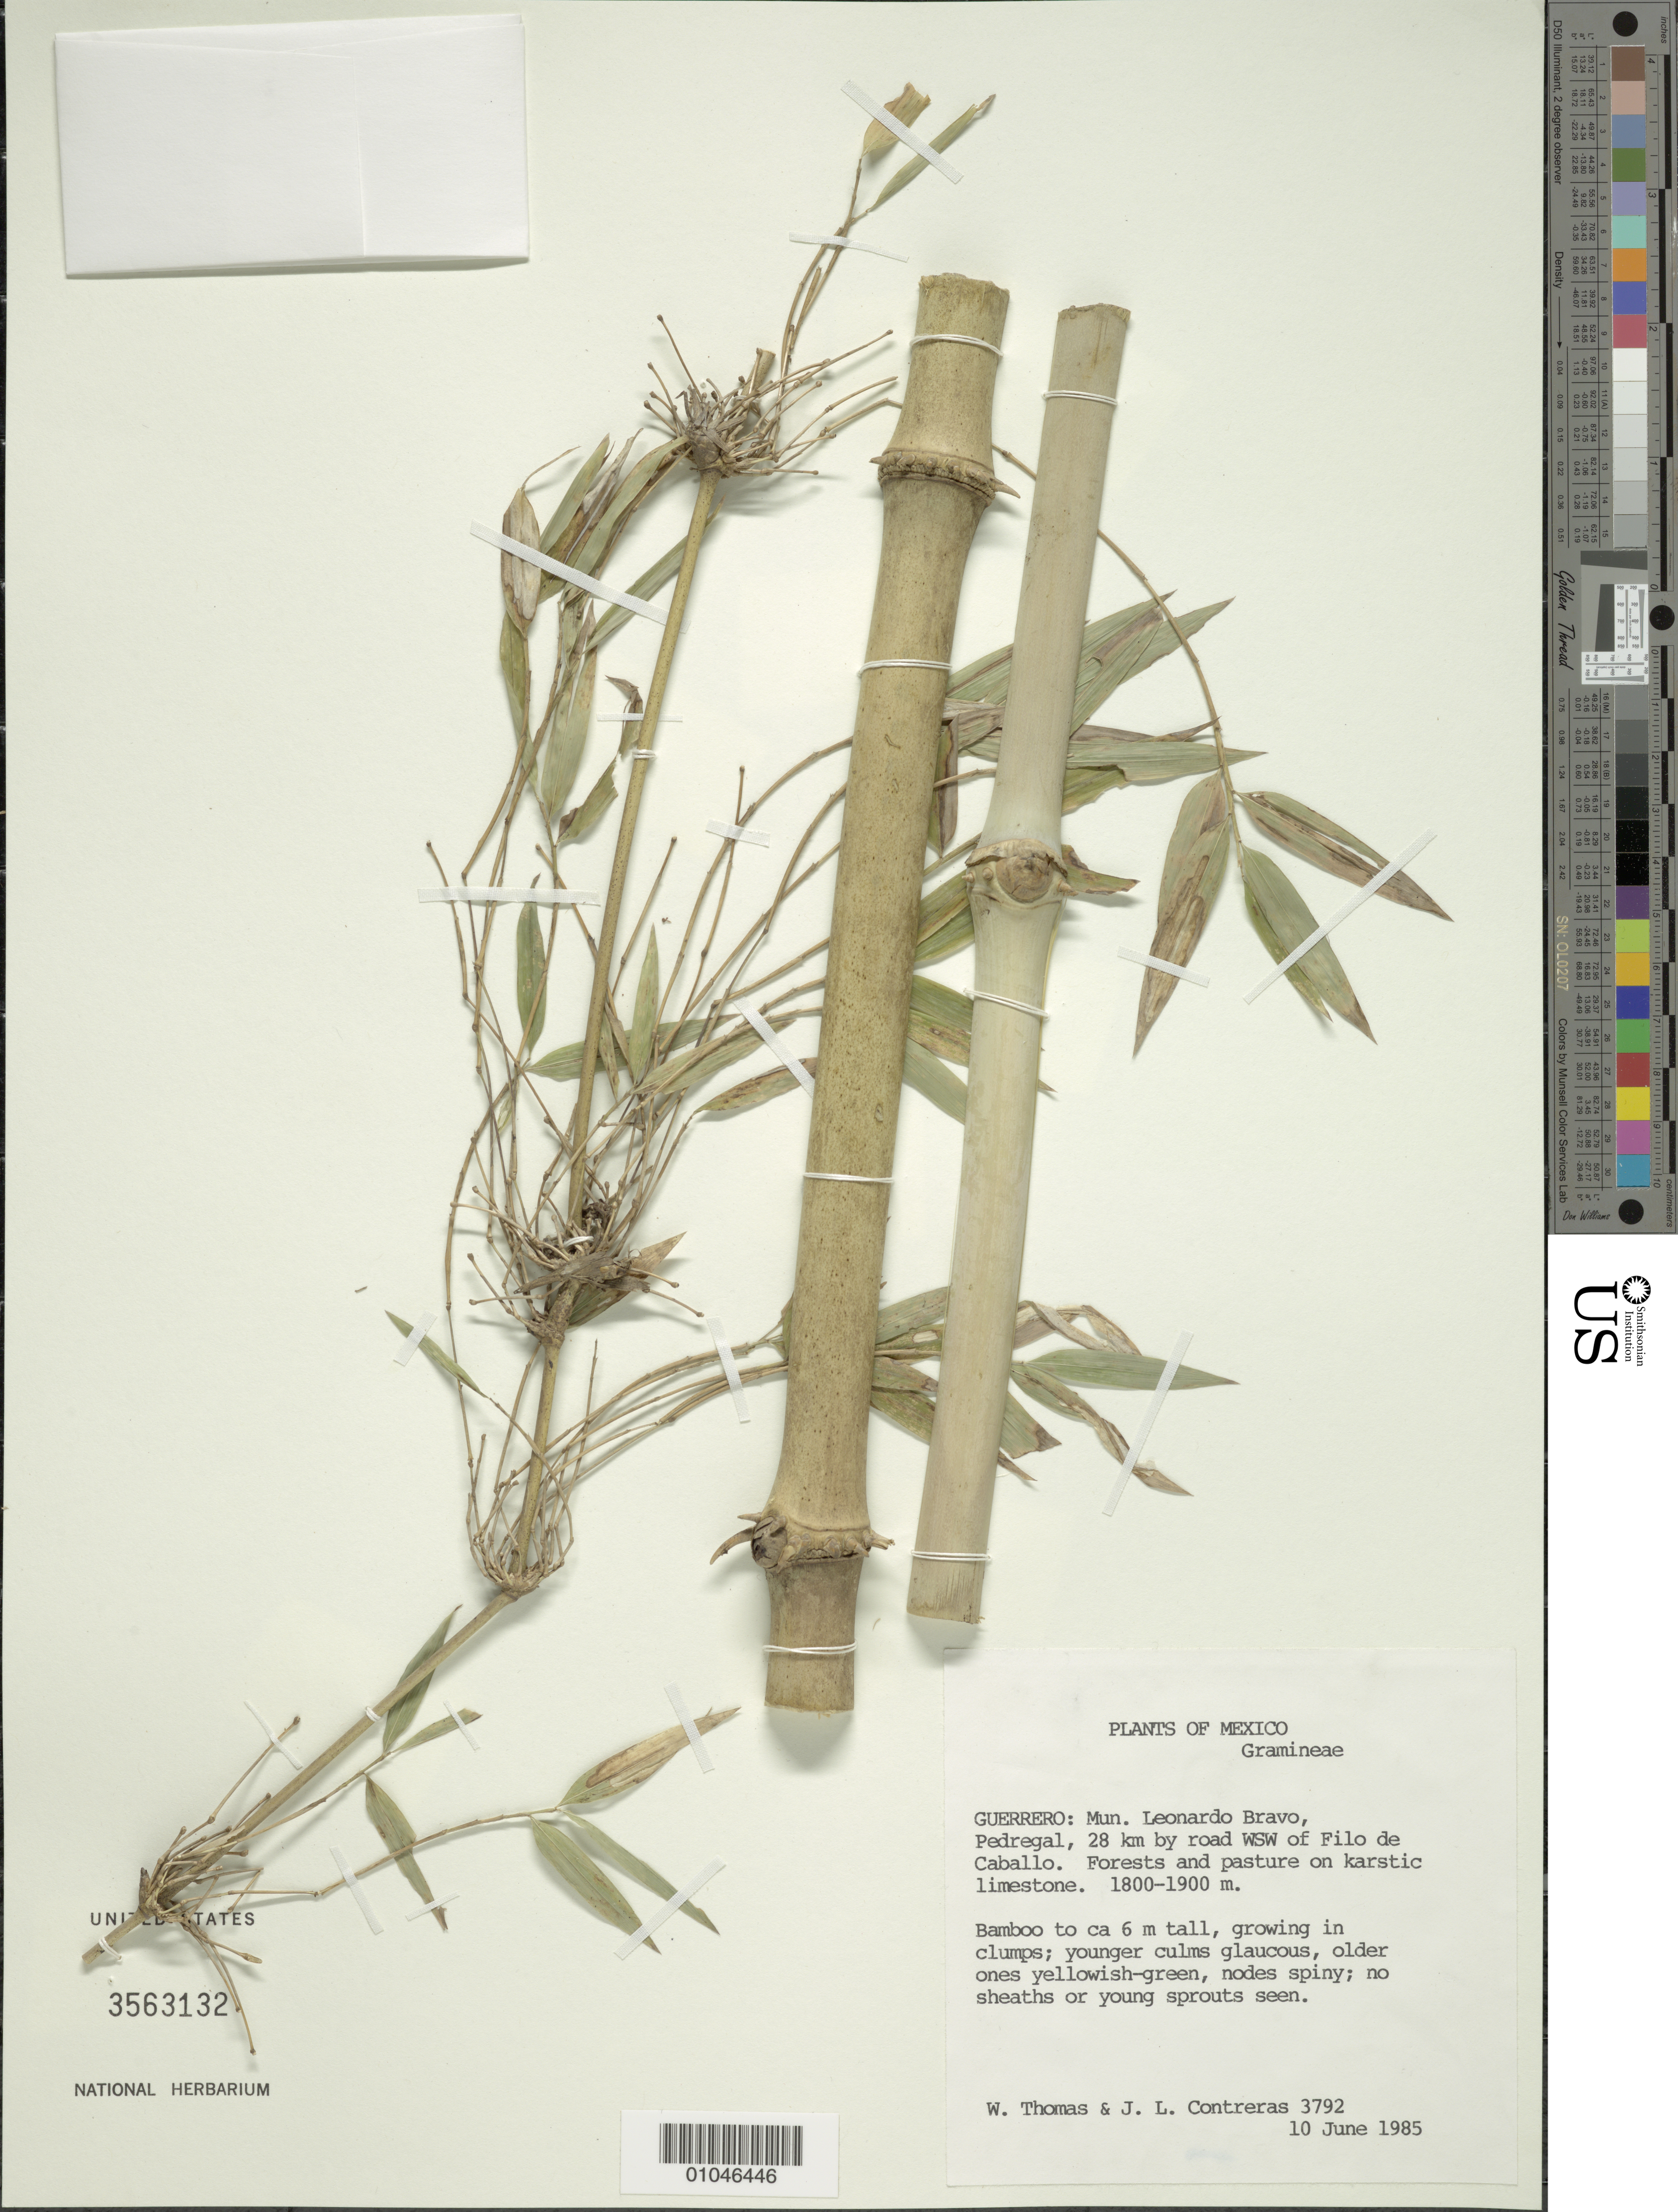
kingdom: Plantae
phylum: Tracheophyta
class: Liliopsida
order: Poales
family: Poaceae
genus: Chusquea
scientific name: Chusquea sp.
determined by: McMurchie, Elizabeth, (UNITED STATES)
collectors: W. W. Thomas & J. L. Contreras J.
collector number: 3792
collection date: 1985-06-10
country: Mexico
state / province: Guerrero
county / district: Leonardo Bravo Mun.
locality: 28 km by road WSW of Filo de Cabaollo, Pedregal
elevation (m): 1800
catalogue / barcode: US 3563132